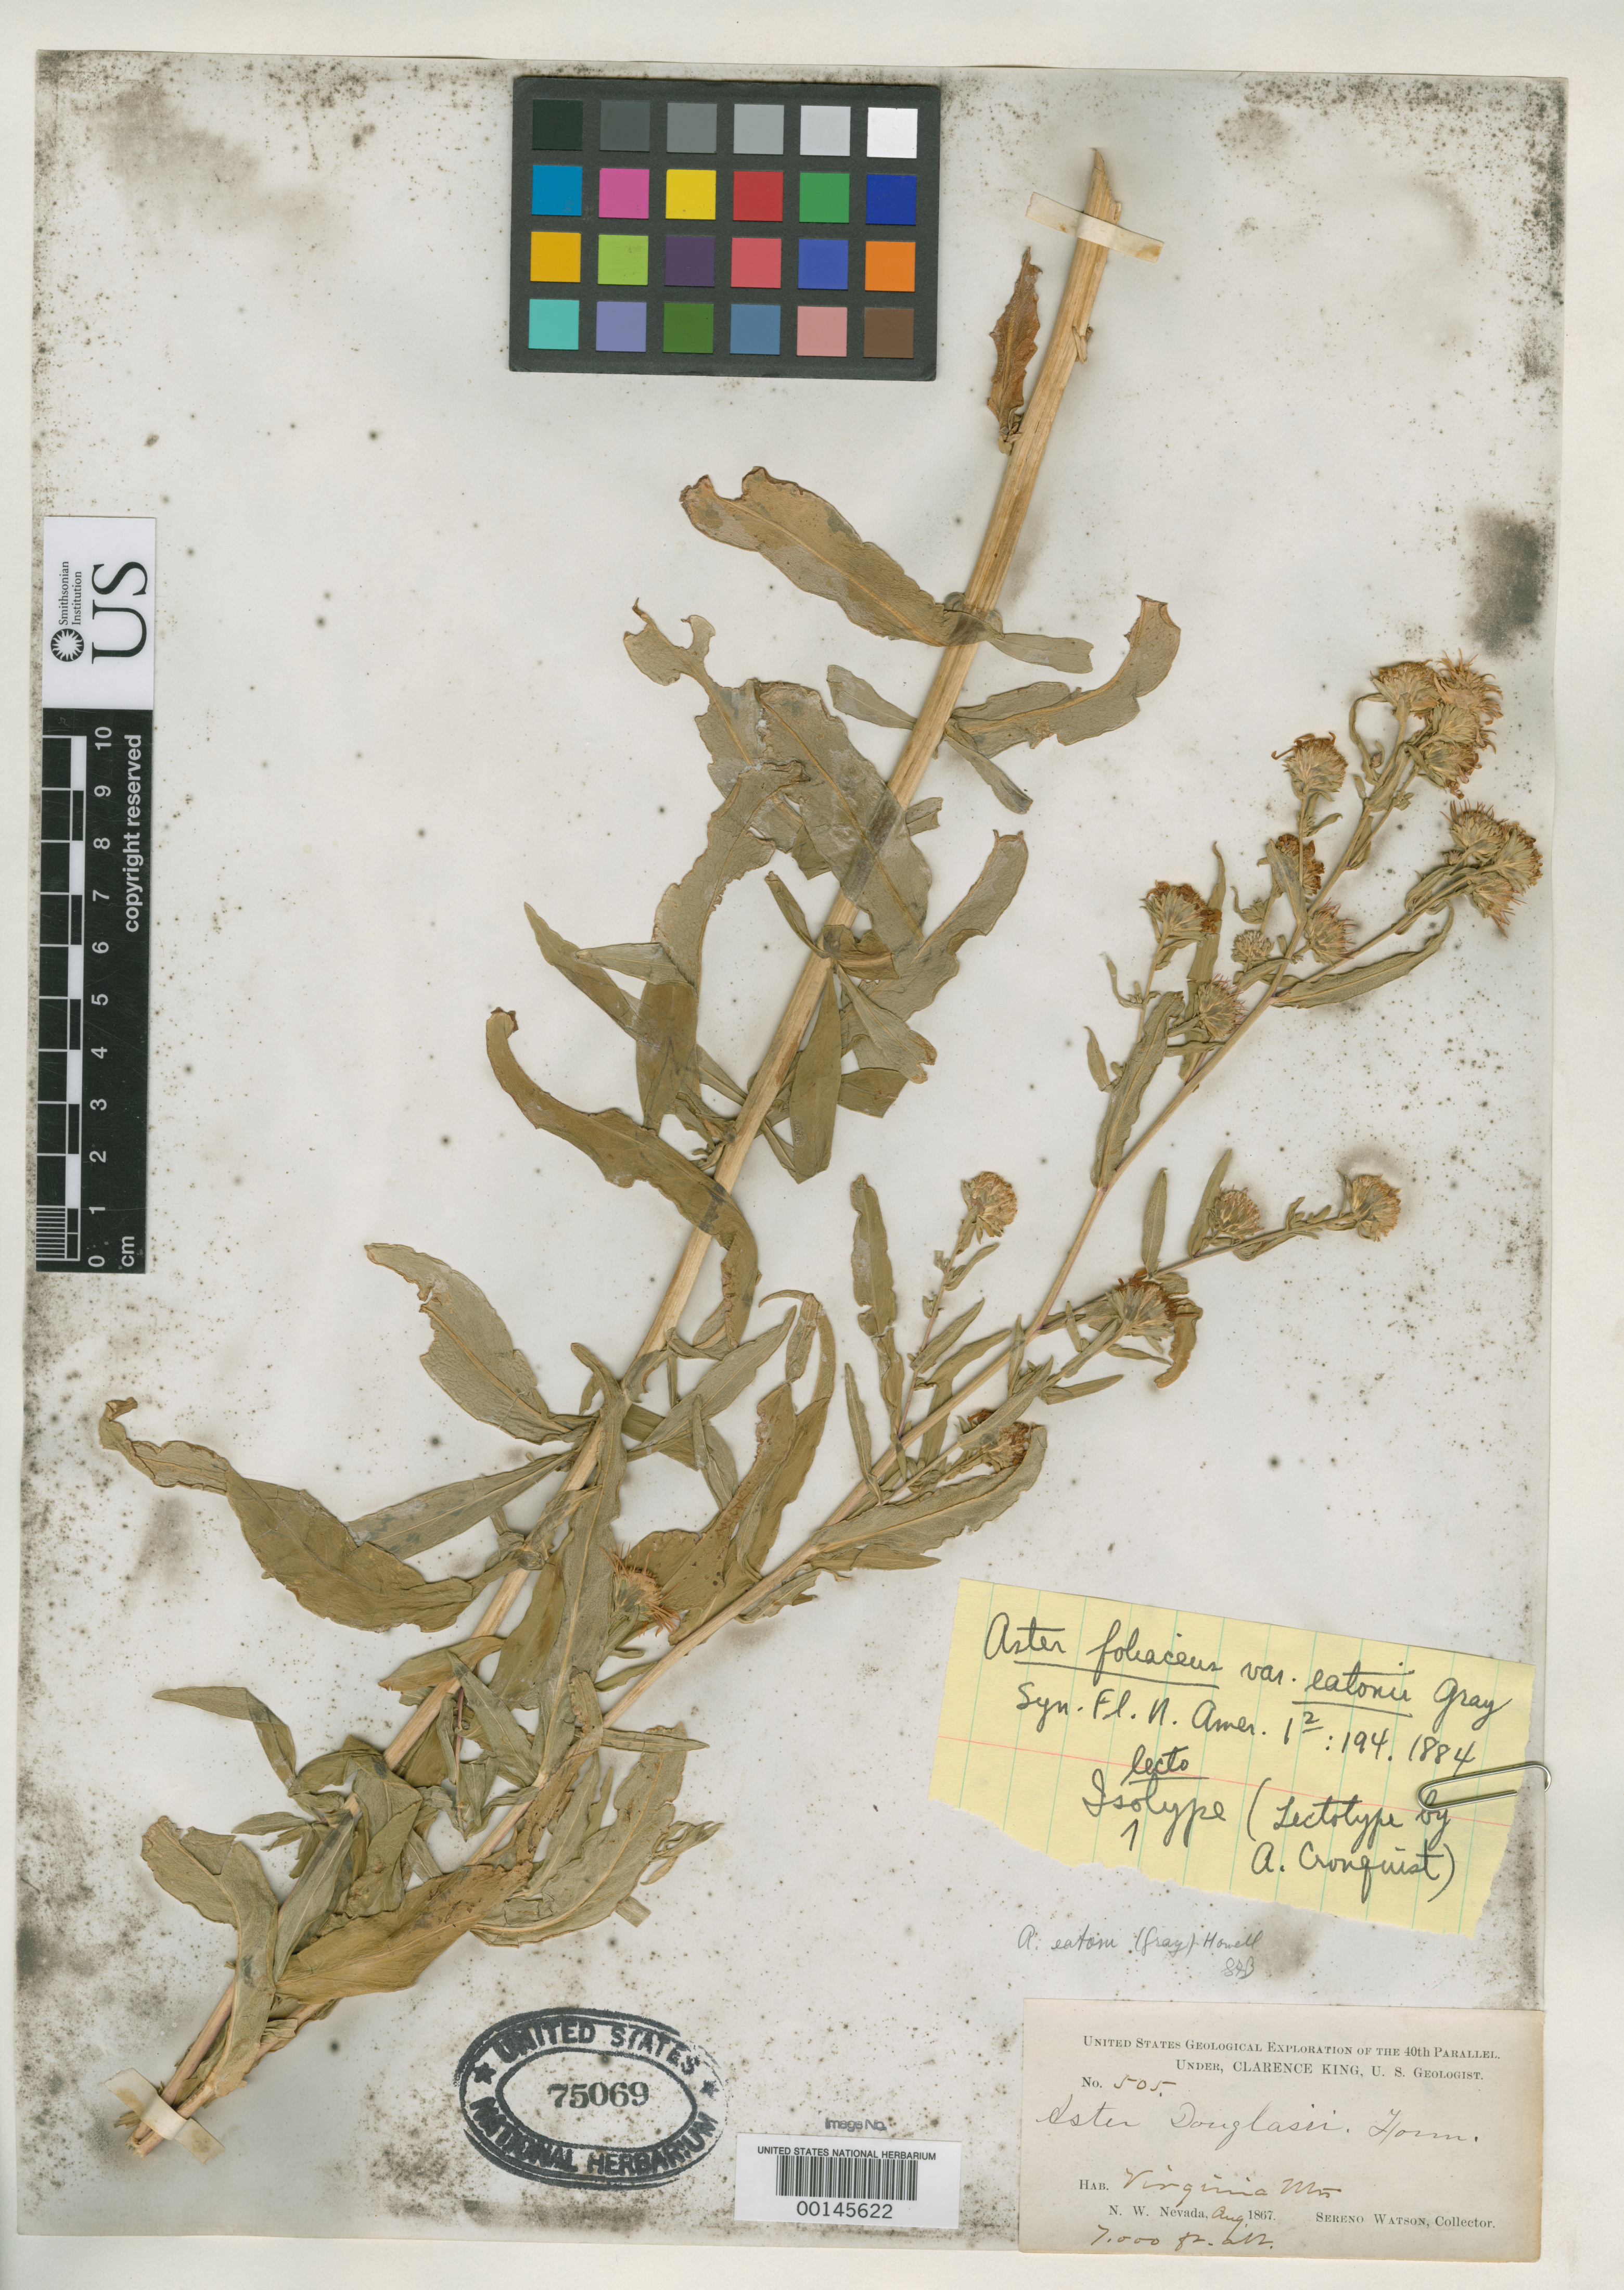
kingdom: Plantae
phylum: Tracheophyta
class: Magnoliopsida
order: Asterales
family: Asteraceae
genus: Aster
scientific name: Aster foliaceus var. eatonii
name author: A. Gray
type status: Isotype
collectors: S. Watson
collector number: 505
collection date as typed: Aug 1867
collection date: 1867-08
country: United States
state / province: Nevada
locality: Virginia Mountains.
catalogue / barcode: US 75069